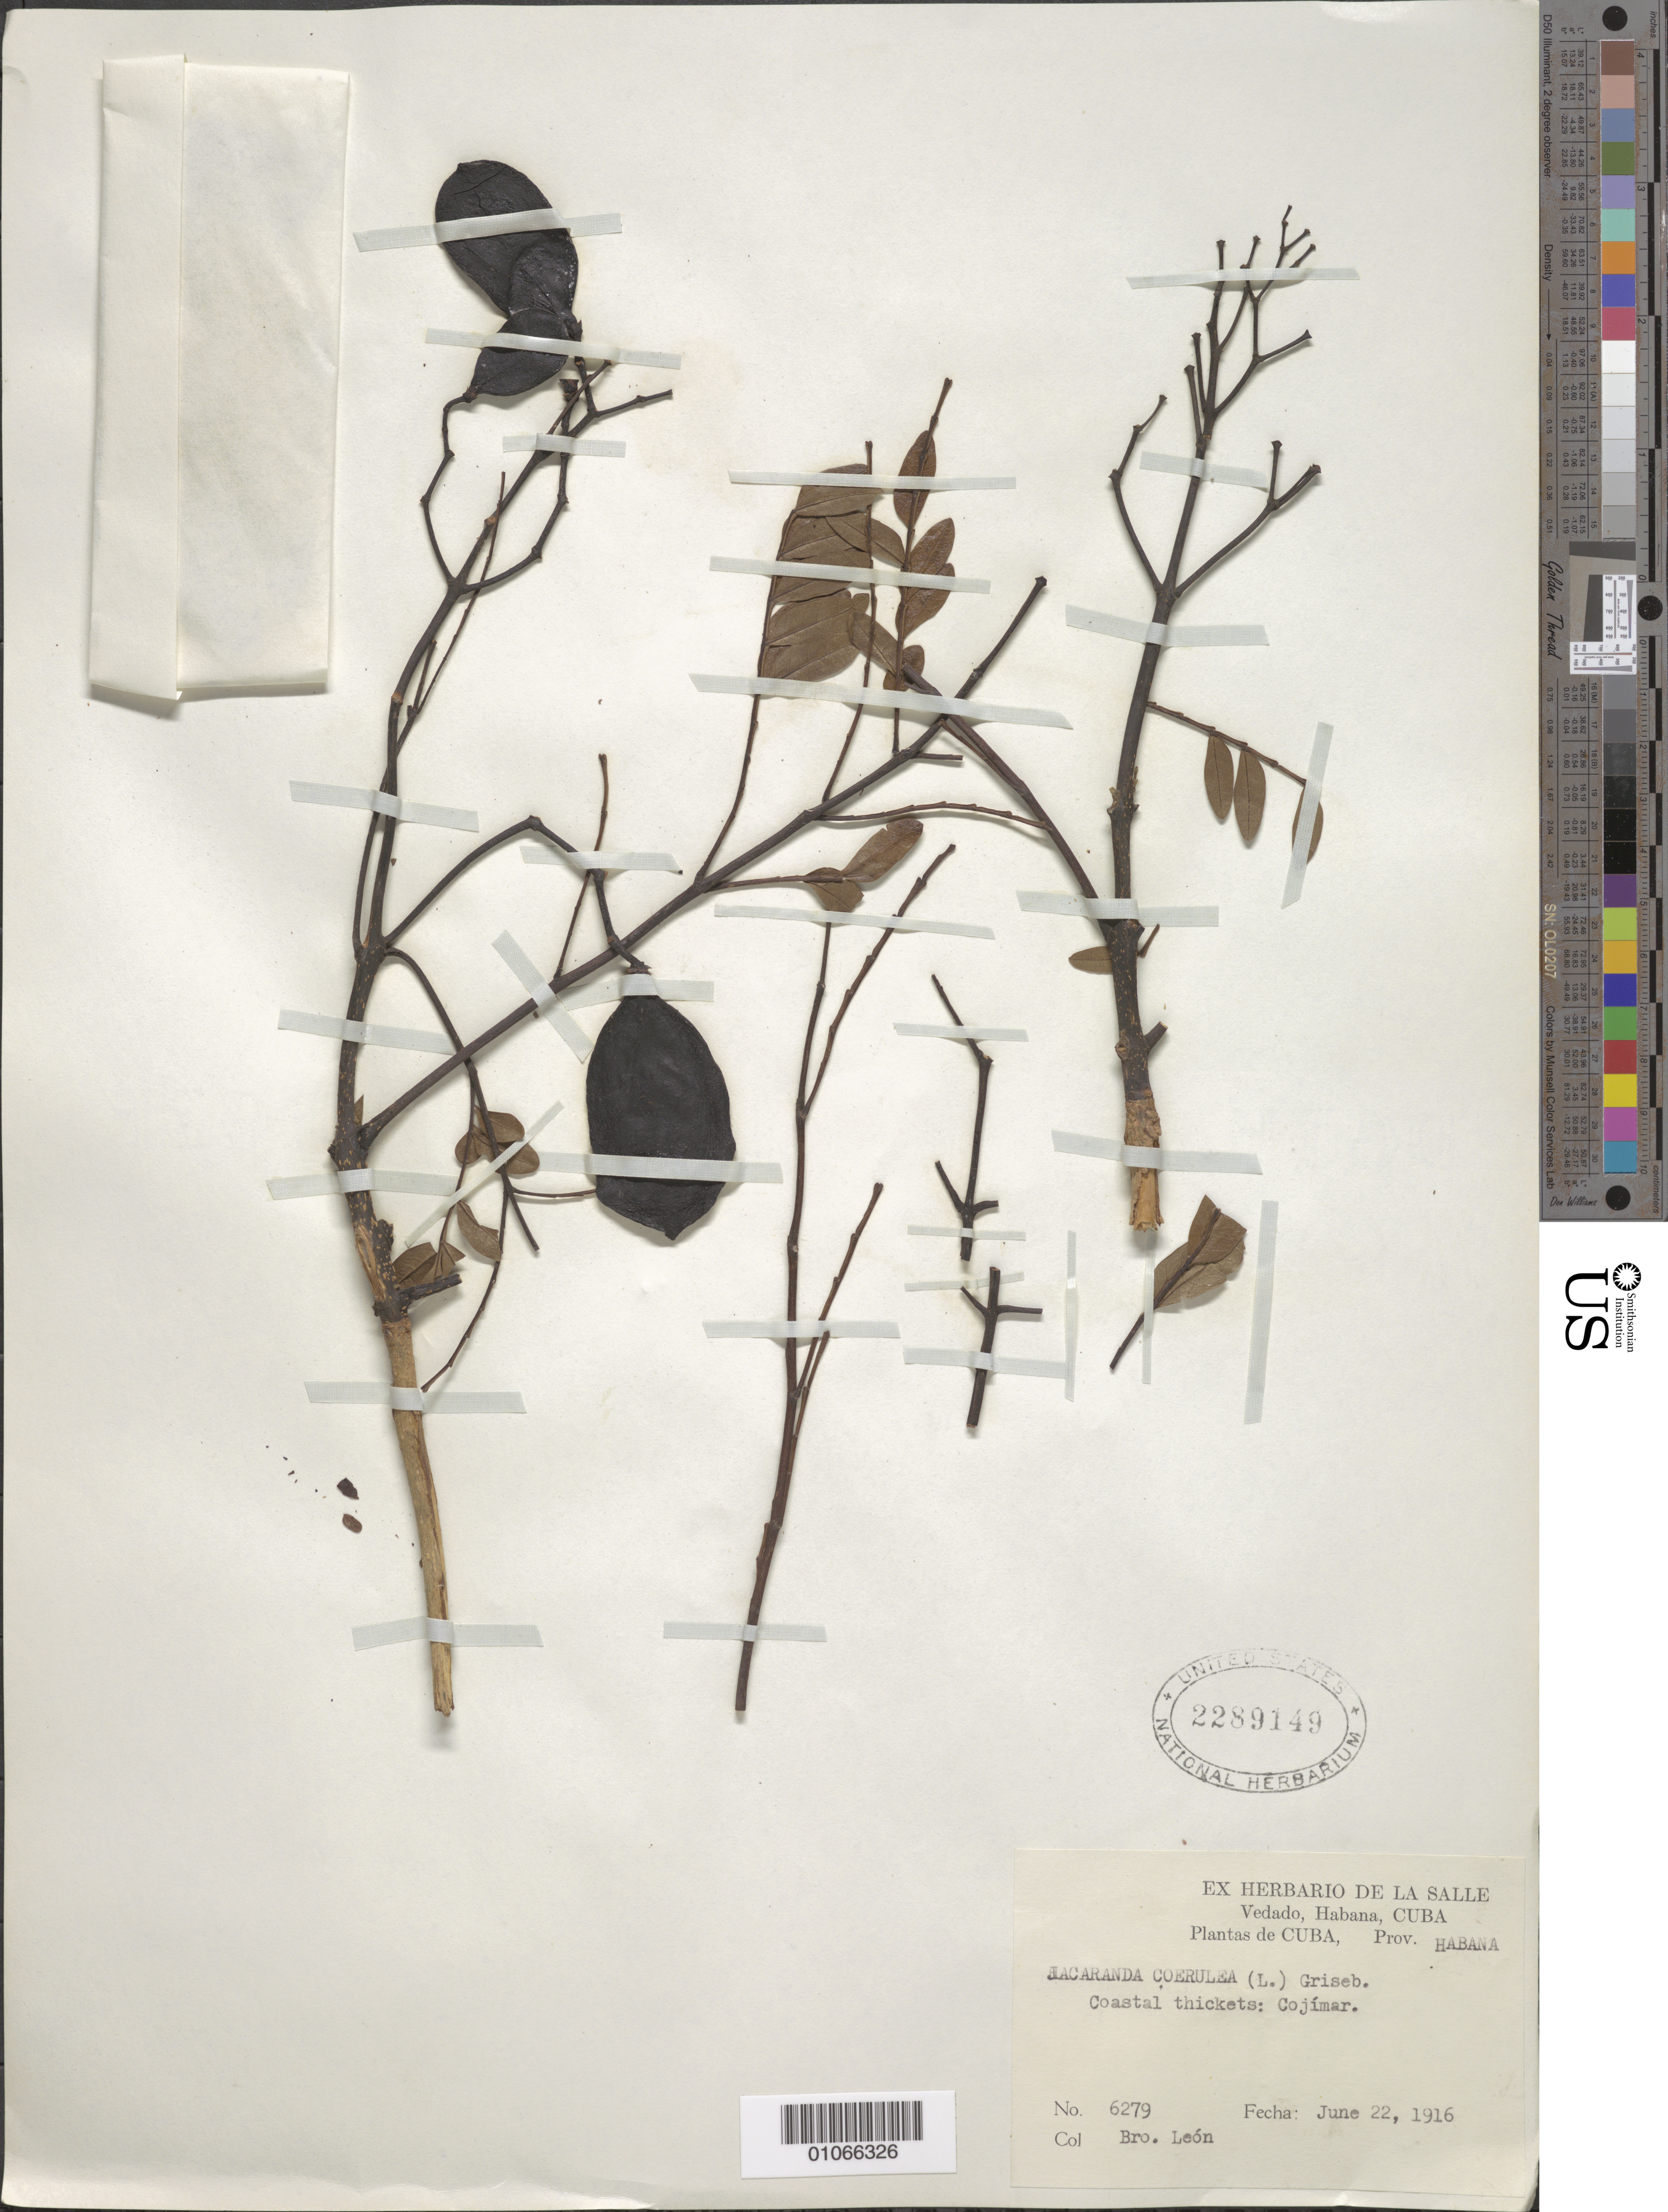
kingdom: Plantae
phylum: Tracheophyta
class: Magnoliopsida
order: Lamiales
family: Bignoniaceae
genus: Jacaranda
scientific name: Jacaranda caerulea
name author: (L.) J. St.-Hil.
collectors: Bro. León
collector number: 6279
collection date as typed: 21 Jun 1919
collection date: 1919-06-21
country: Cuba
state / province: La Habana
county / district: Municipio Habana del Este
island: Cuba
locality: Cojimar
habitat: Coastal thickets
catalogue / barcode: US 2289149